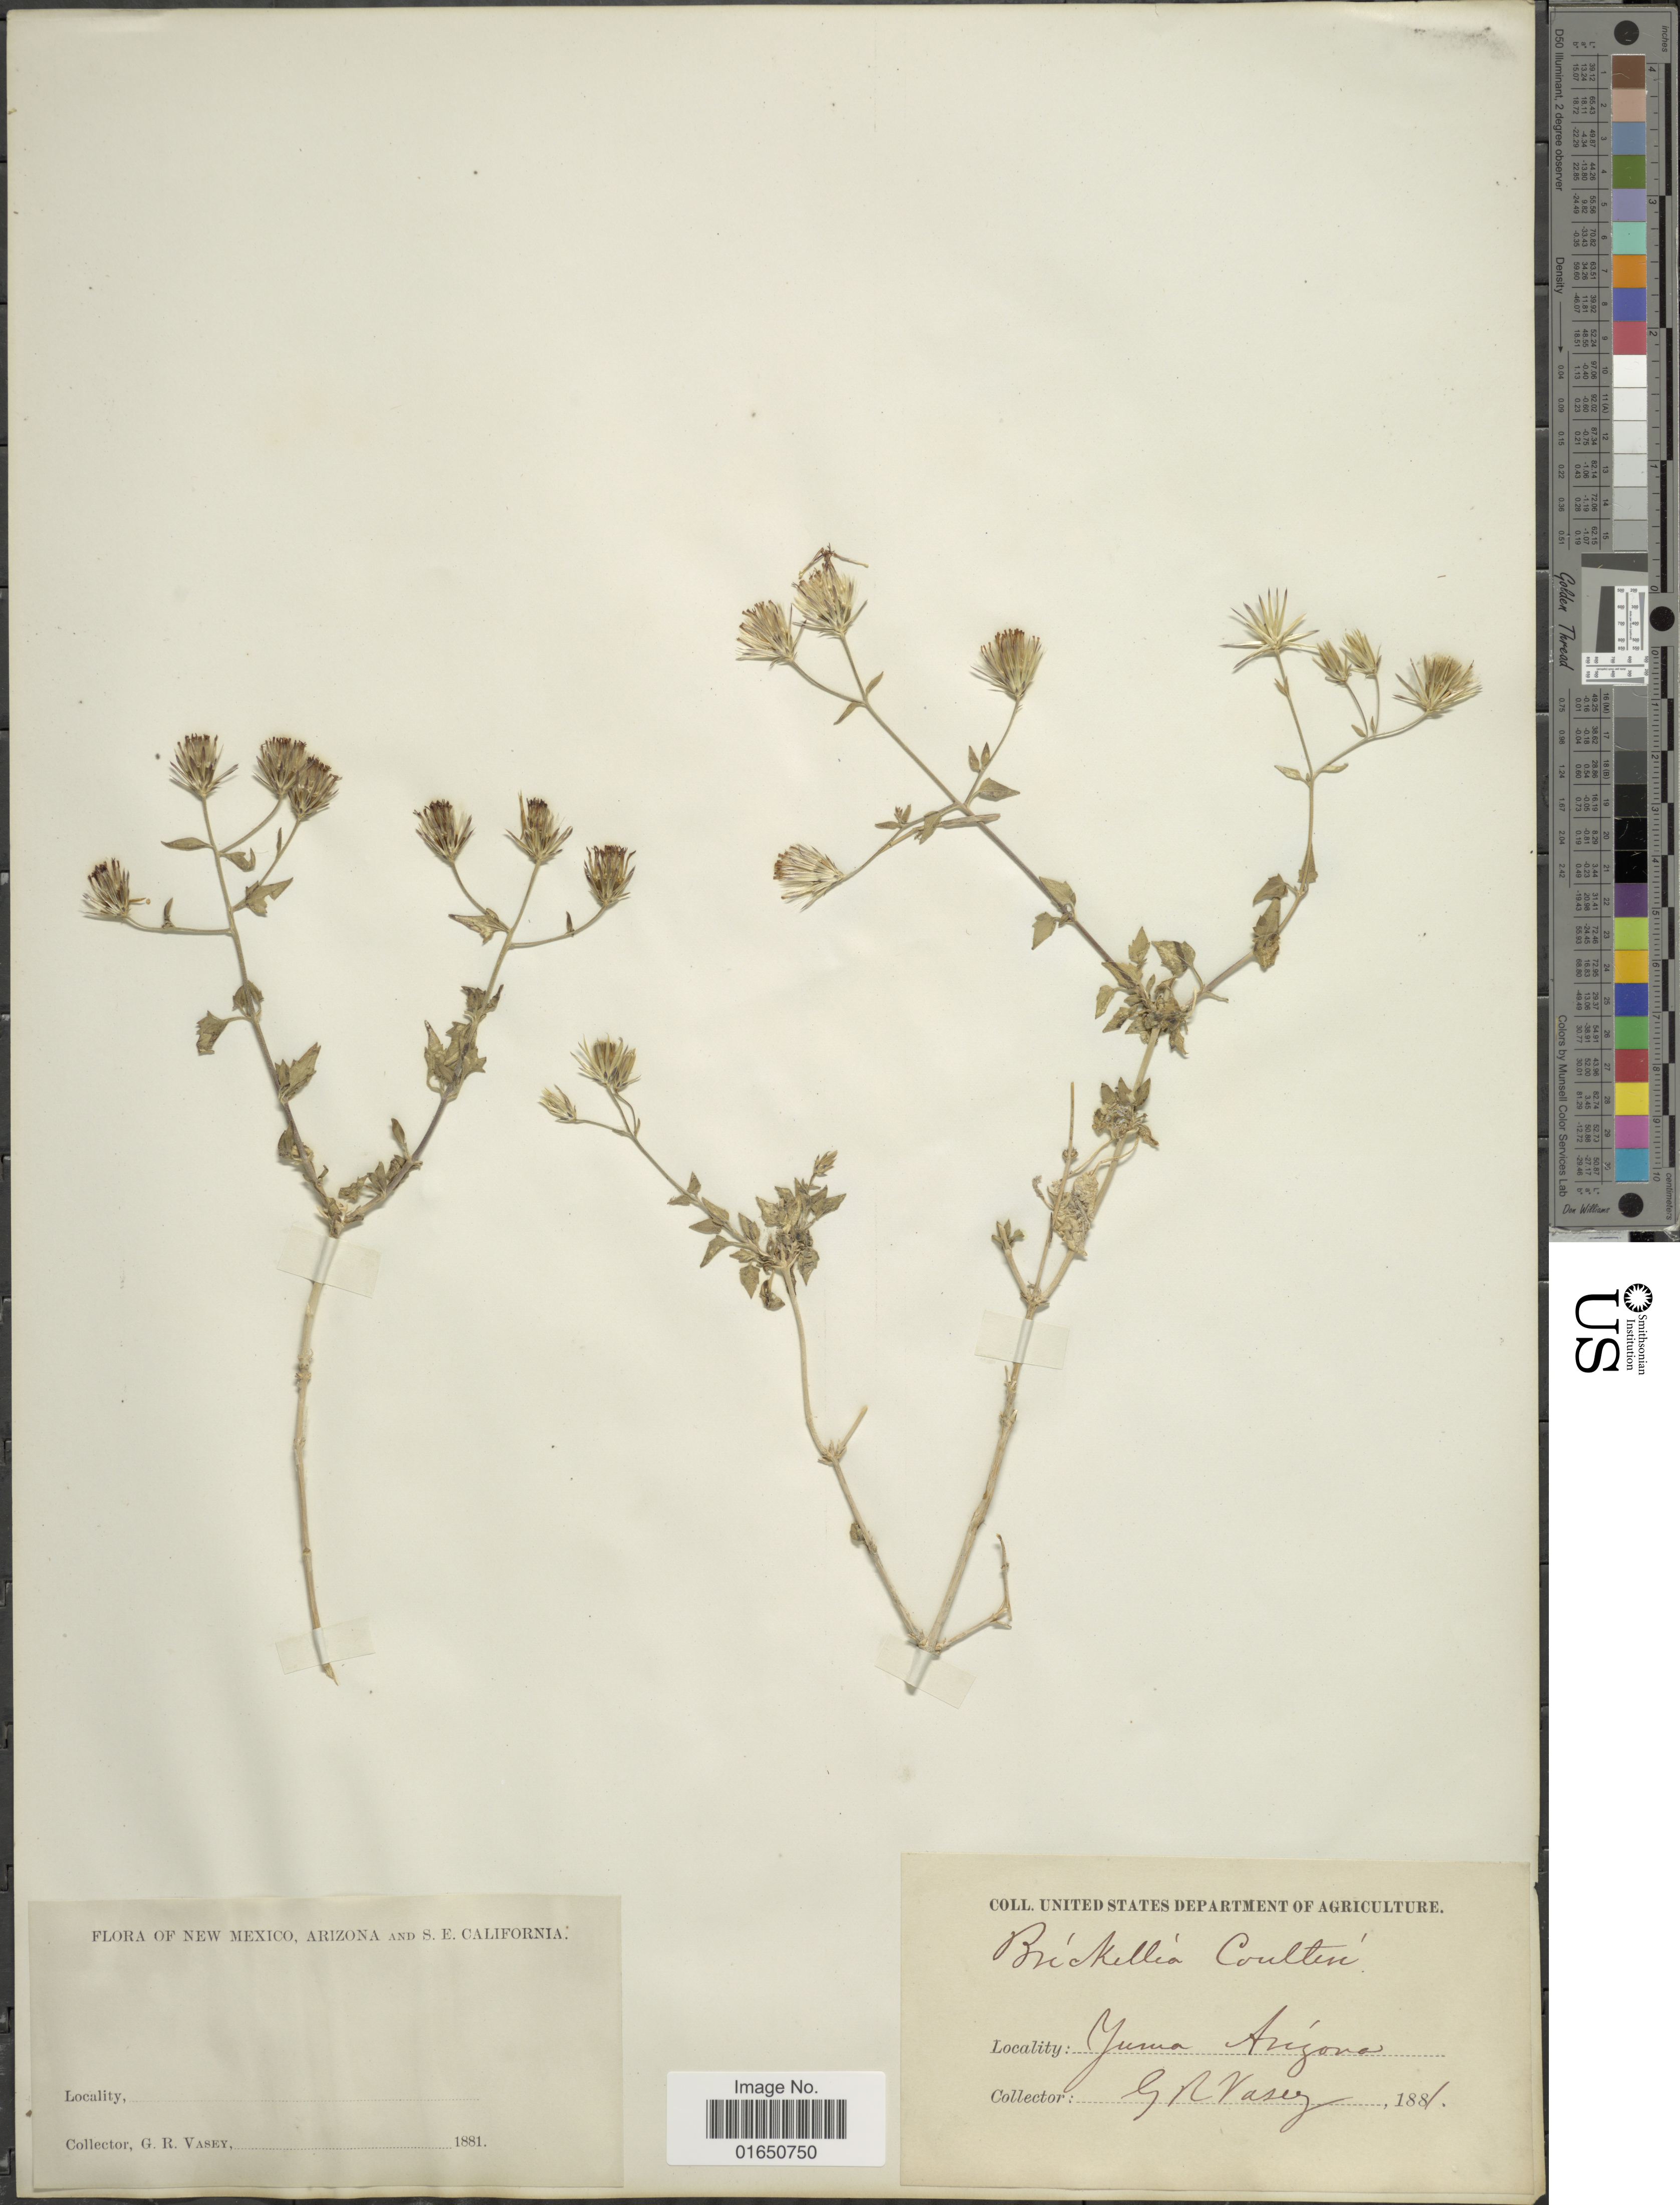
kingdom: Plantae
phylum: Tracheophyta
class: Magnoliopsida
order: Asterales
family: Asteraceae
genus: Brickellia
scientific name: Brickellia coulteri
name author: A. Gray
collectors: G. R. Vasey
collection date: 1881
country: United States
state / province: Arizona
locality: Juma